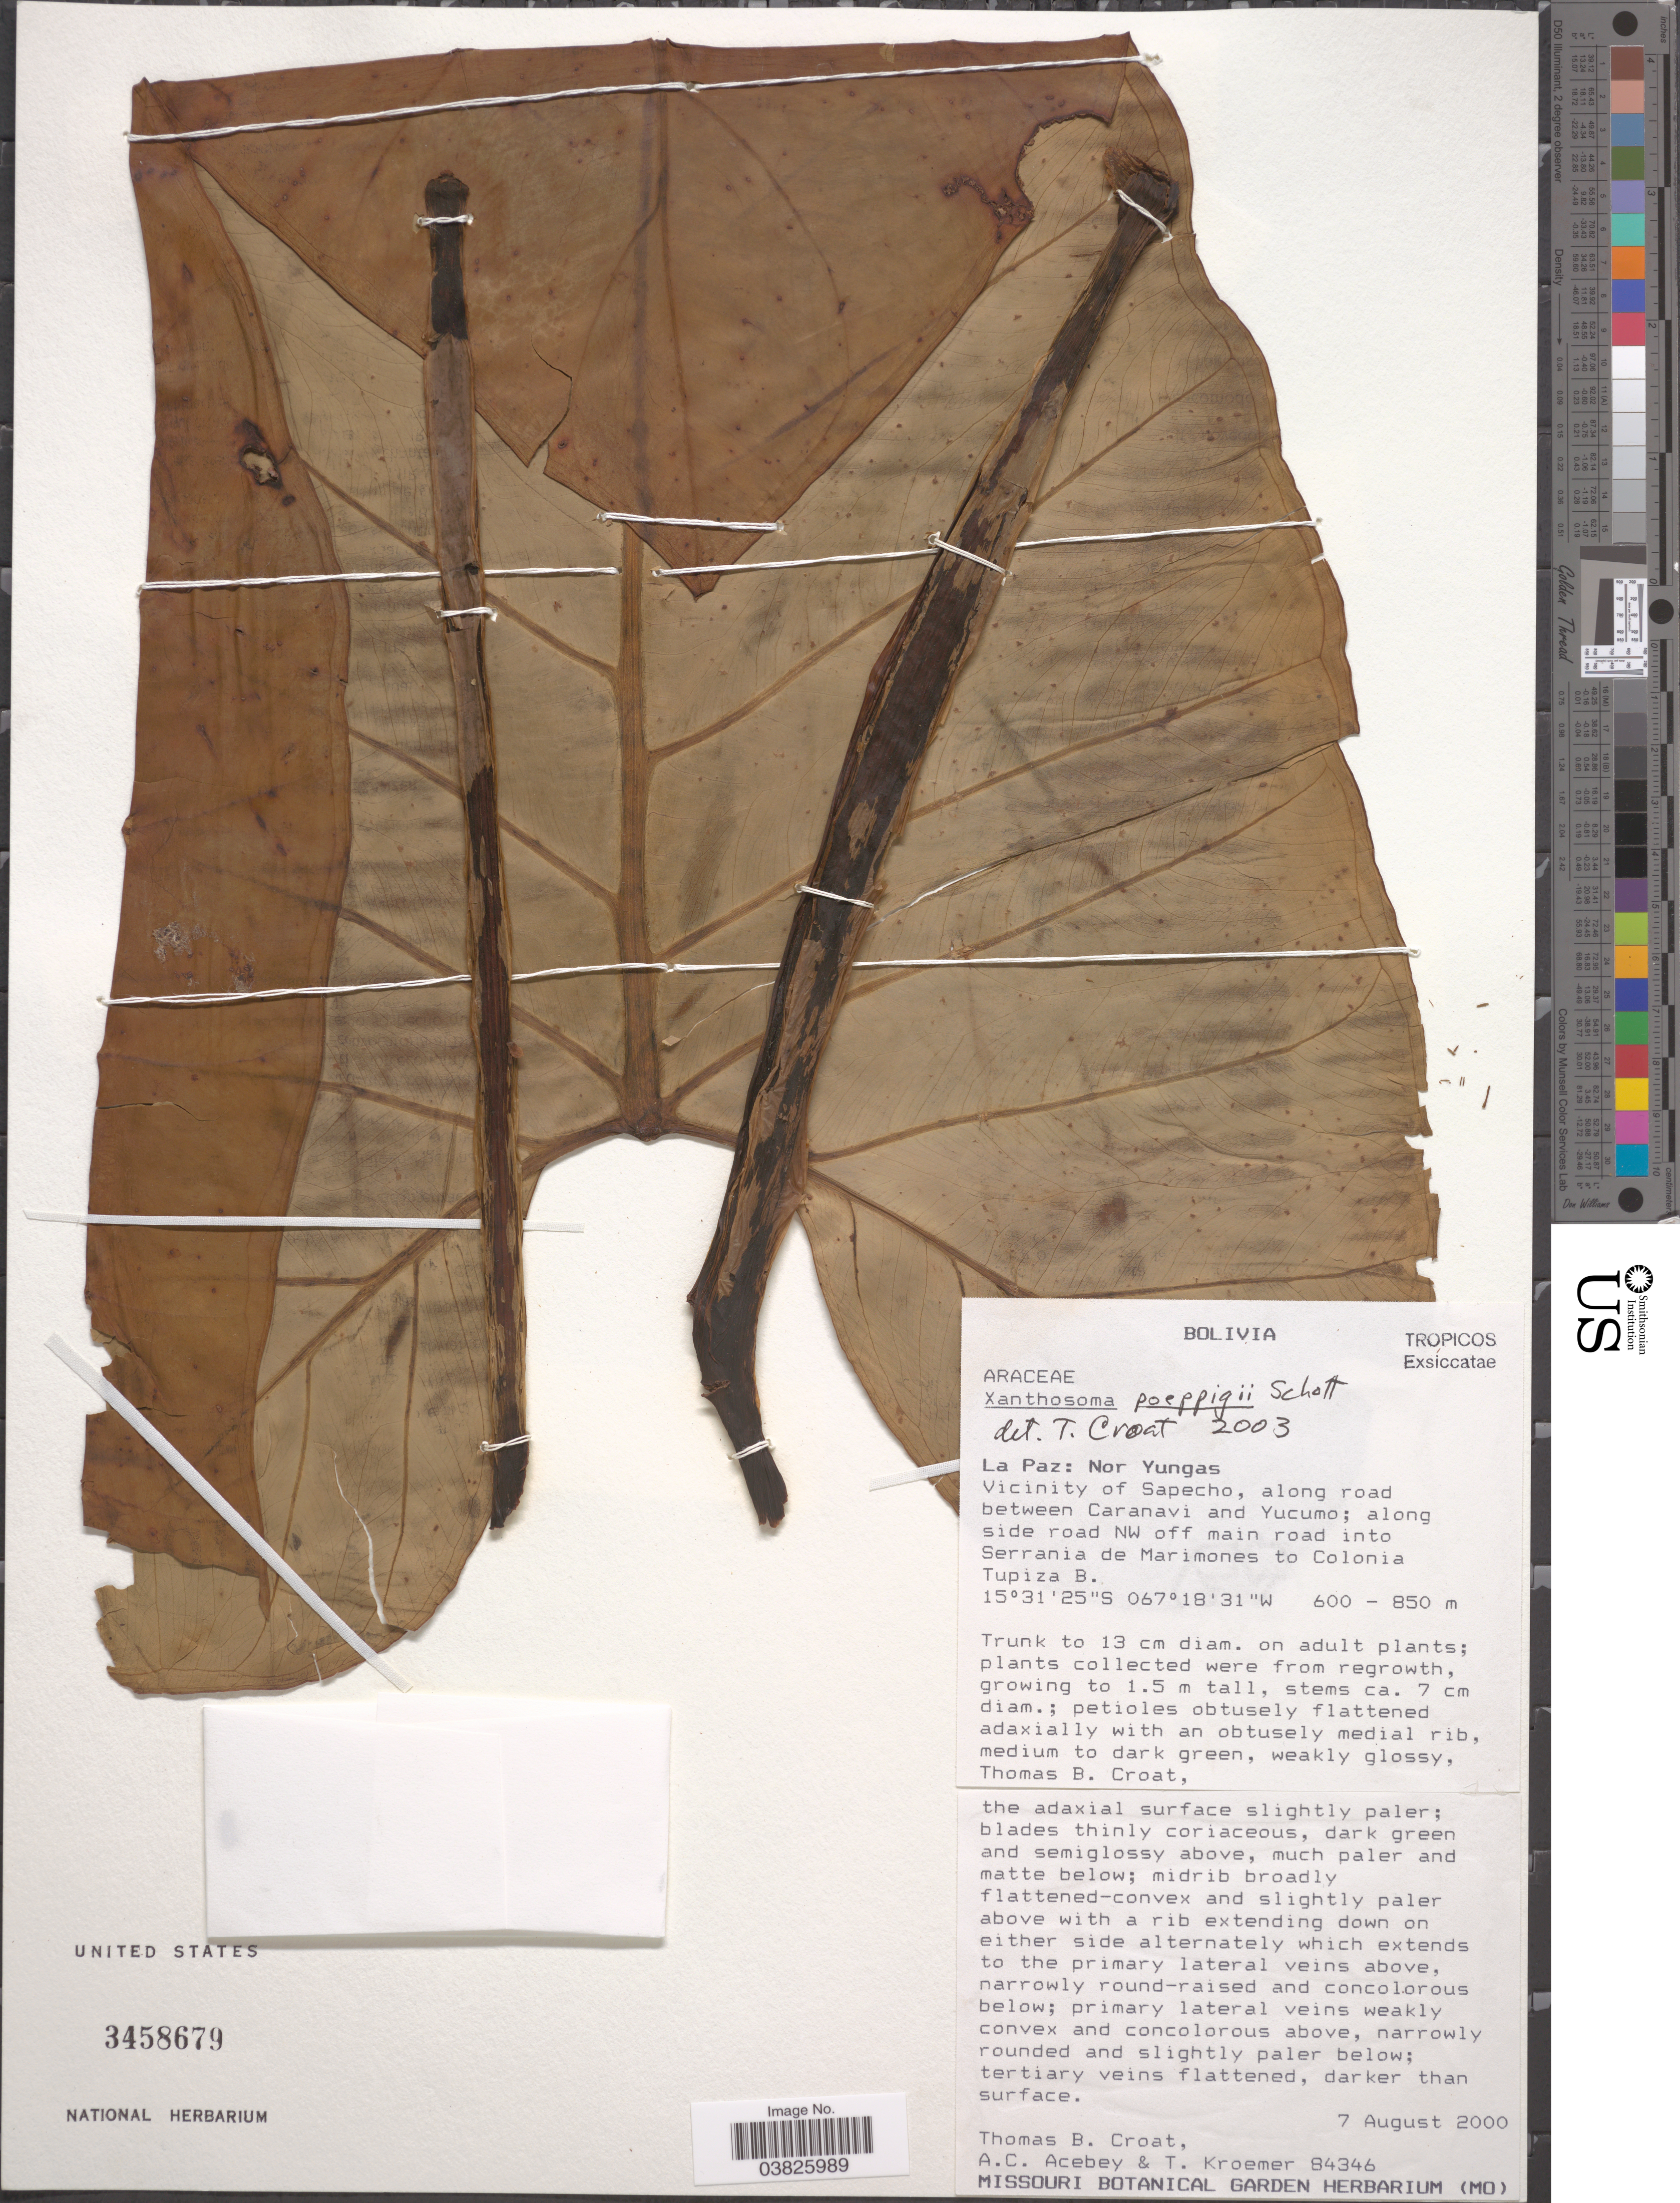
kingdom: Plantae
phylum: Tracheophyta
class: Liliopsida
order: Alismatales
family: Araceae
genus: Xanthosoma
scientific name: Xanthosoma poeppigii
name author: Schott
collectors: T. B. Croat, A. Acebey & T. Kroemer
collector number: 84346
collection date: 2000-08-07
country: Bolivia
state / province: La Paz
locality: Nor Yungas. Vicinity of Sapecho, along road between Caranavi and Yucumo; along side road NW off main road into Serrania de Marimones to Colonia Tupiza B.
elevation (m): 600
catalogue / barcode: US 3458679